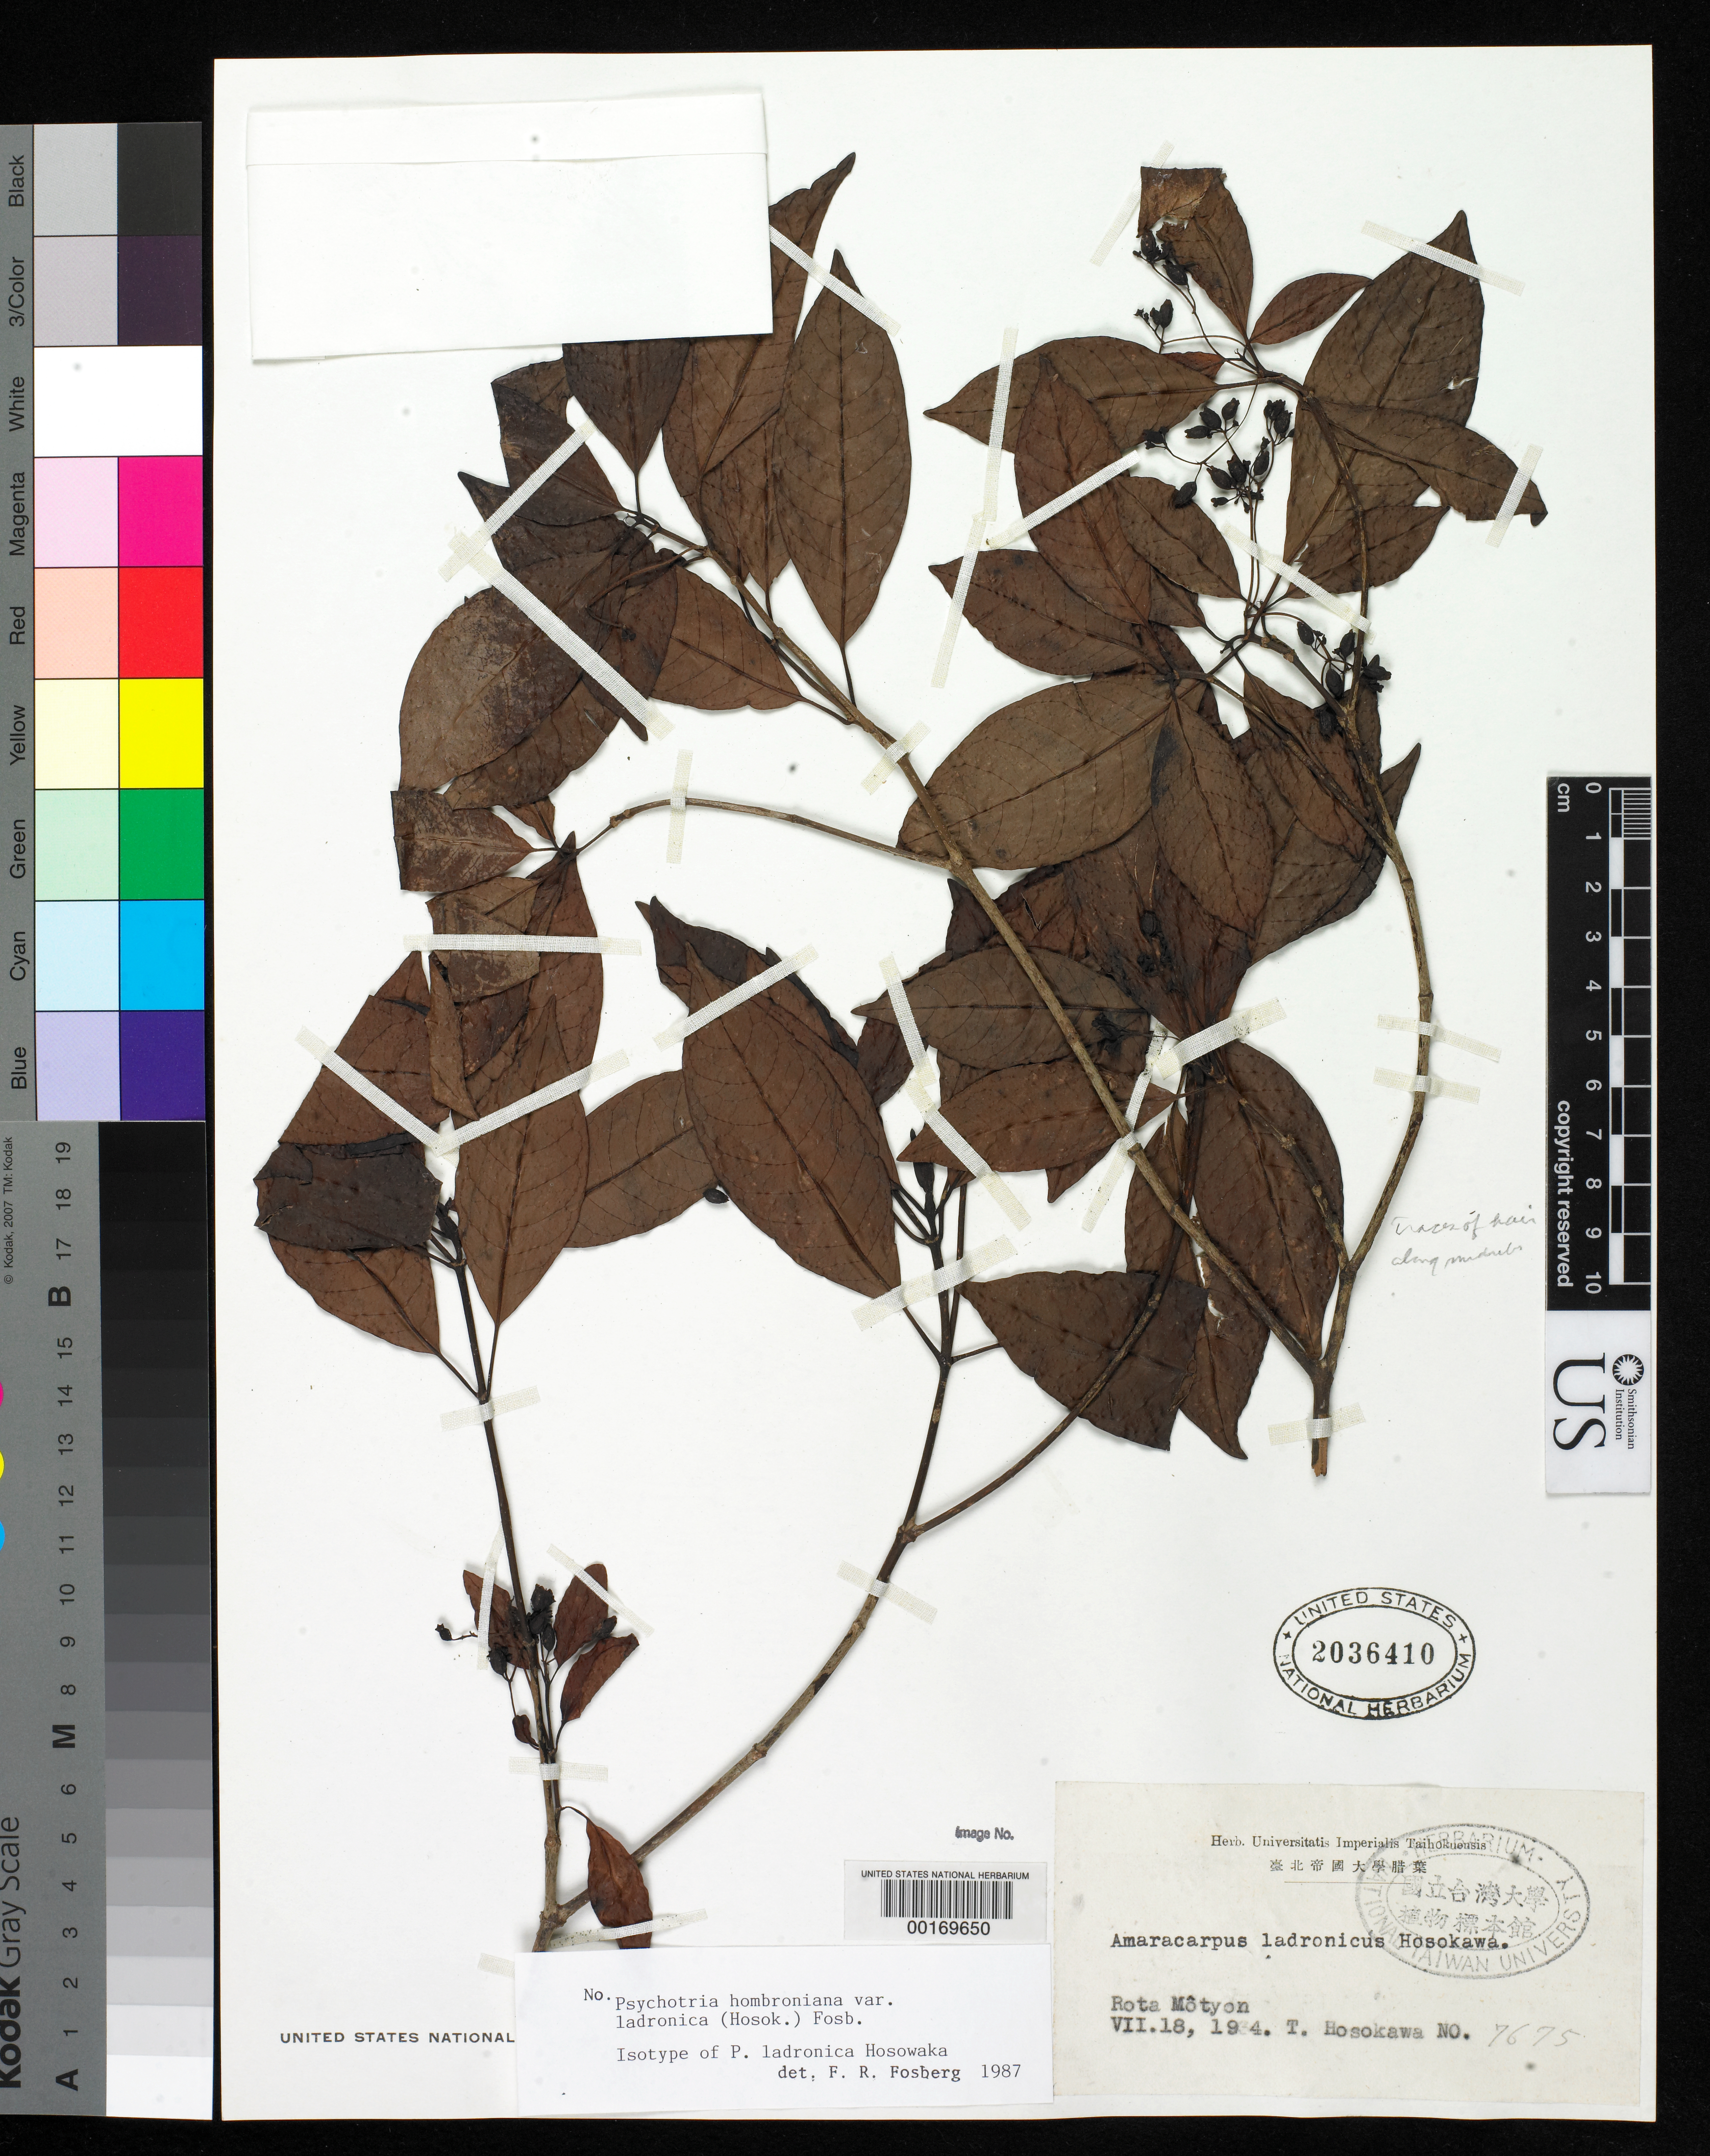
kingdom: Plantae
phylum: Tracheophyta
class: Magnoliopsida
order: Gentianales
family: Rubiaceae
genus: Psychotria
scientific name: Psychotria ladronica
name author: Hosok.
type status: Isotype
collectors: T. Hosokawa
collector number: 7675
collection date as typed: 18 Jul 1934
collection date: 1934-07-18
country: Taiwan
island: Taiwan [Formosa]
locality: Rota Moyton, near Talga.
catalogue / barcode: US 2036410